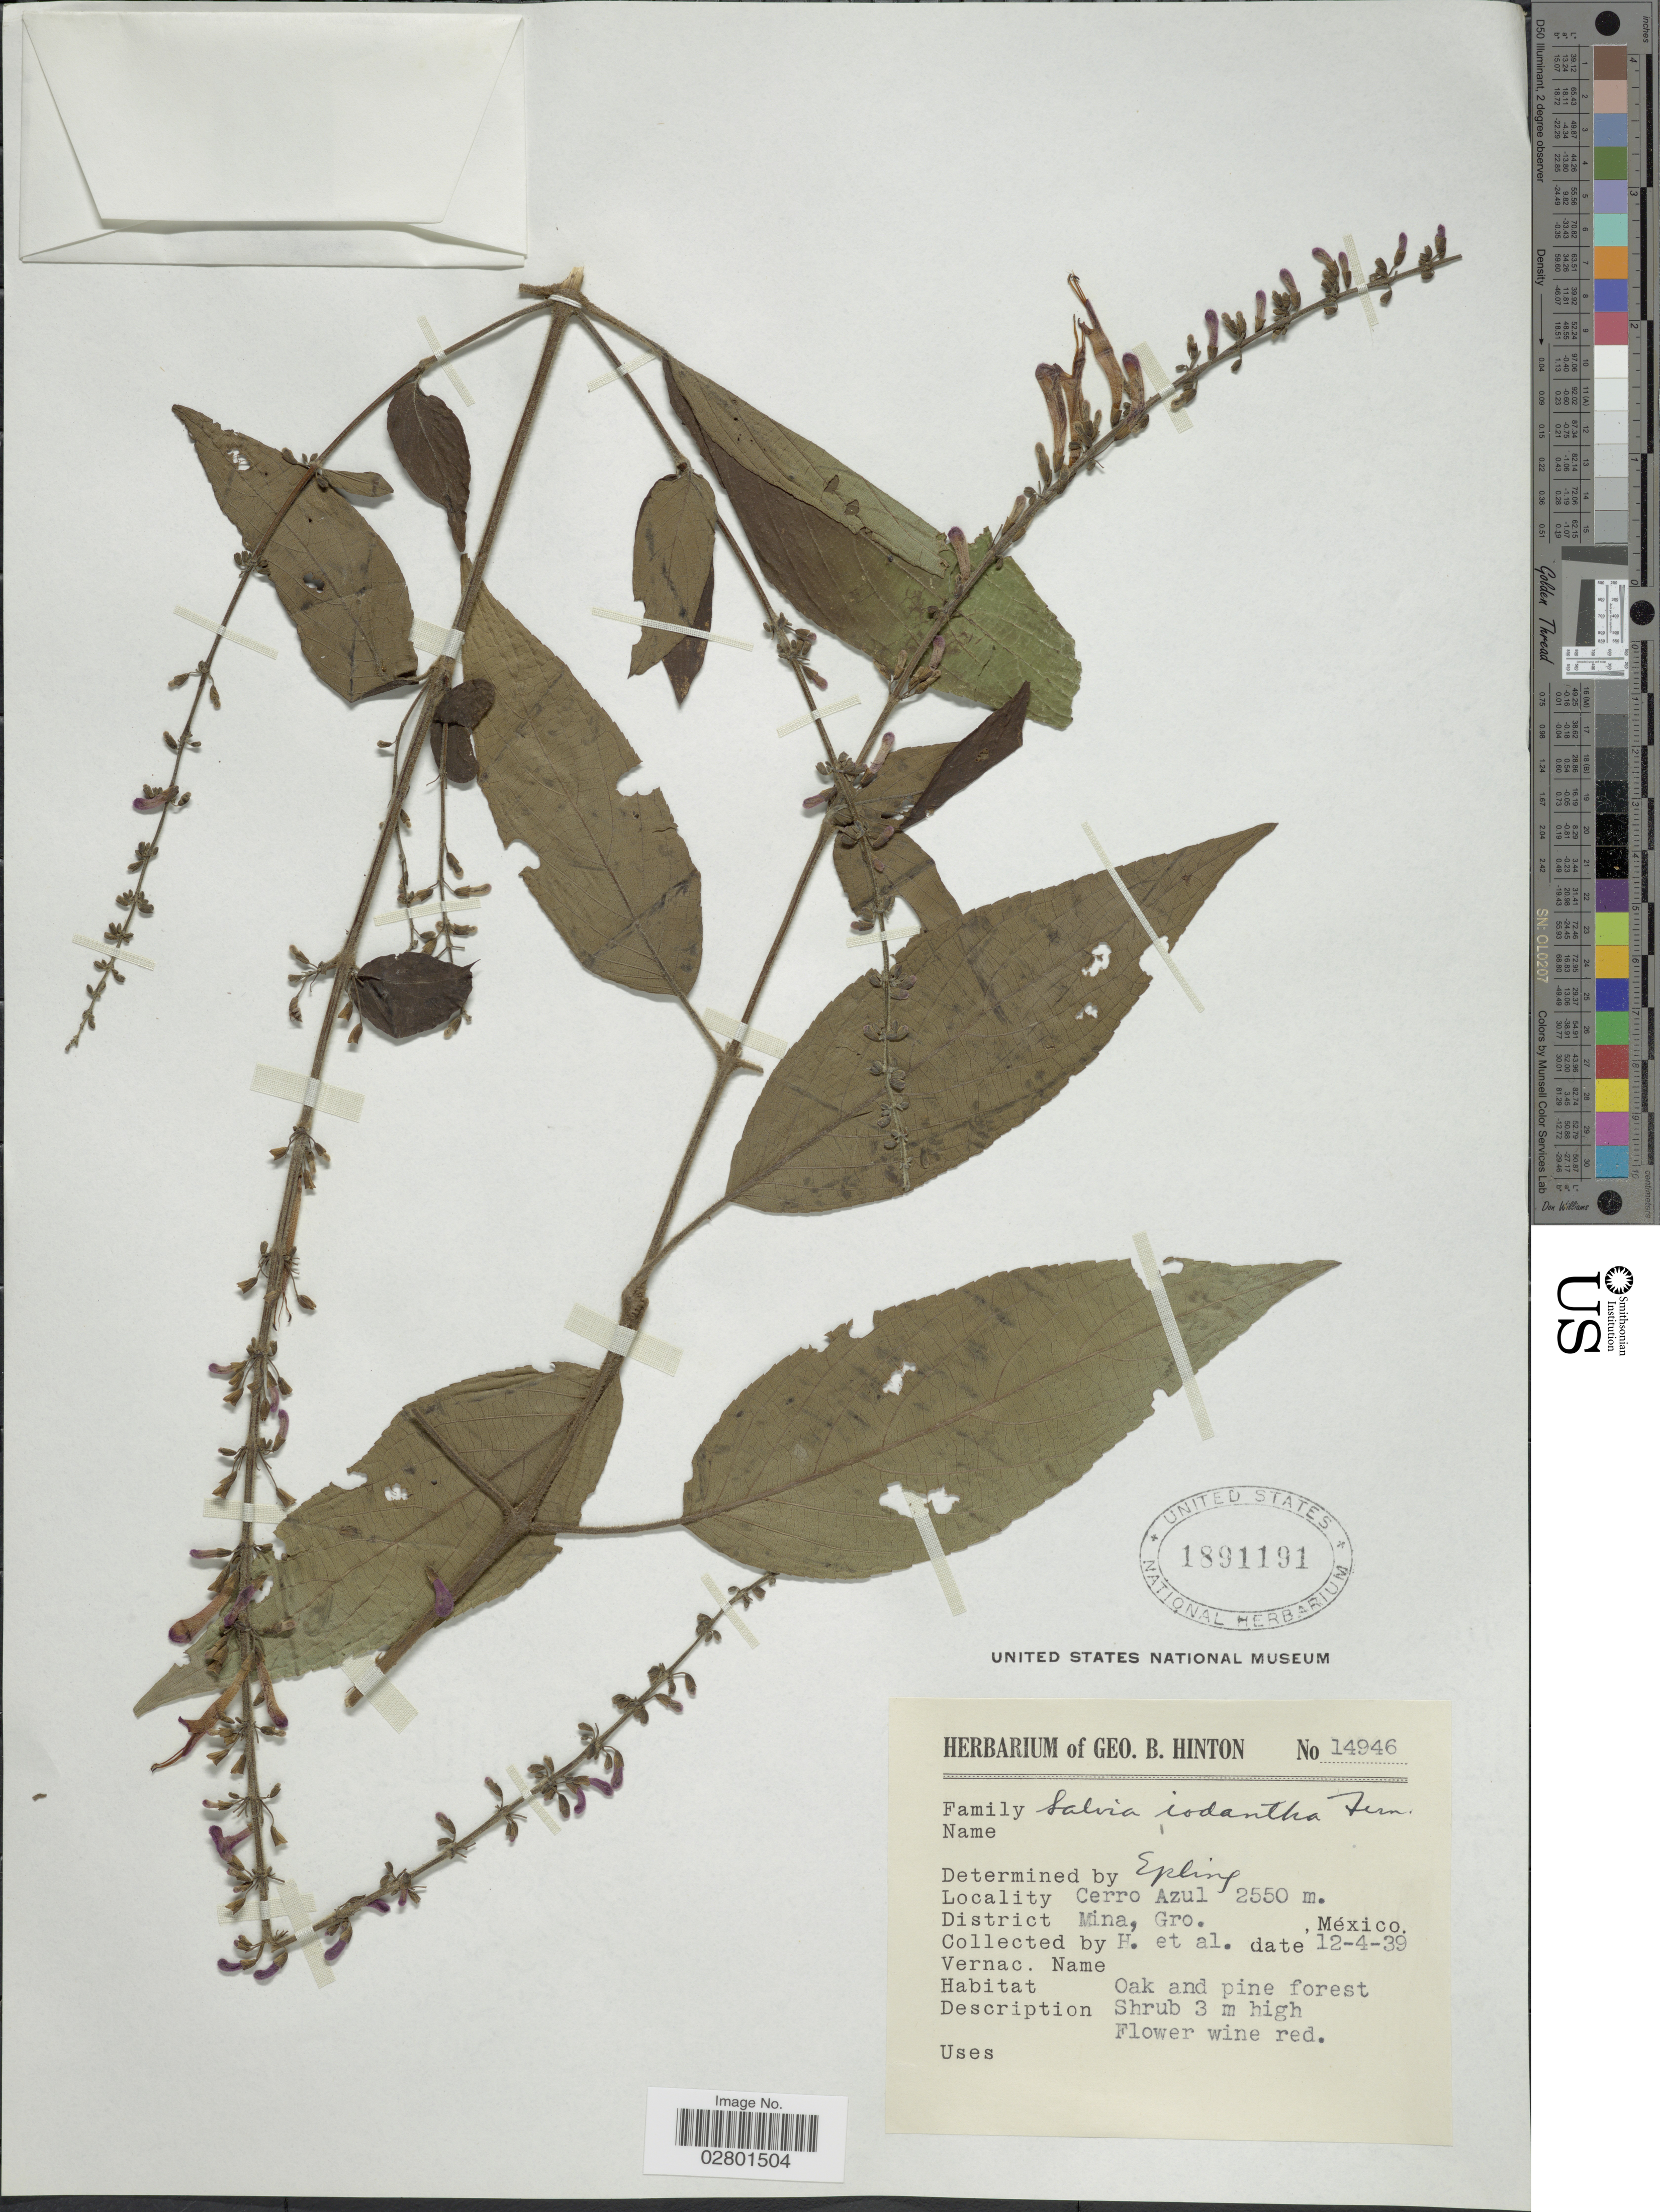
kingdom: Plantae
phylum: Tracheophyta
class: Magnoliopsida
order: Lamiales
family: Lamiaceae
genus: Salvia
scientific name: Salvia iodantha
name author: Fernald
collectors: G. B. Hinton & et al.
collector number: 14946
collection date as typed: Transcribed d/m/y: 12/4/39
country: Mexico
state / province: Guerrero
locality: Cerro Azul, District Mina.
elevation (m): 2550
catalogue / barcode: US 1891191